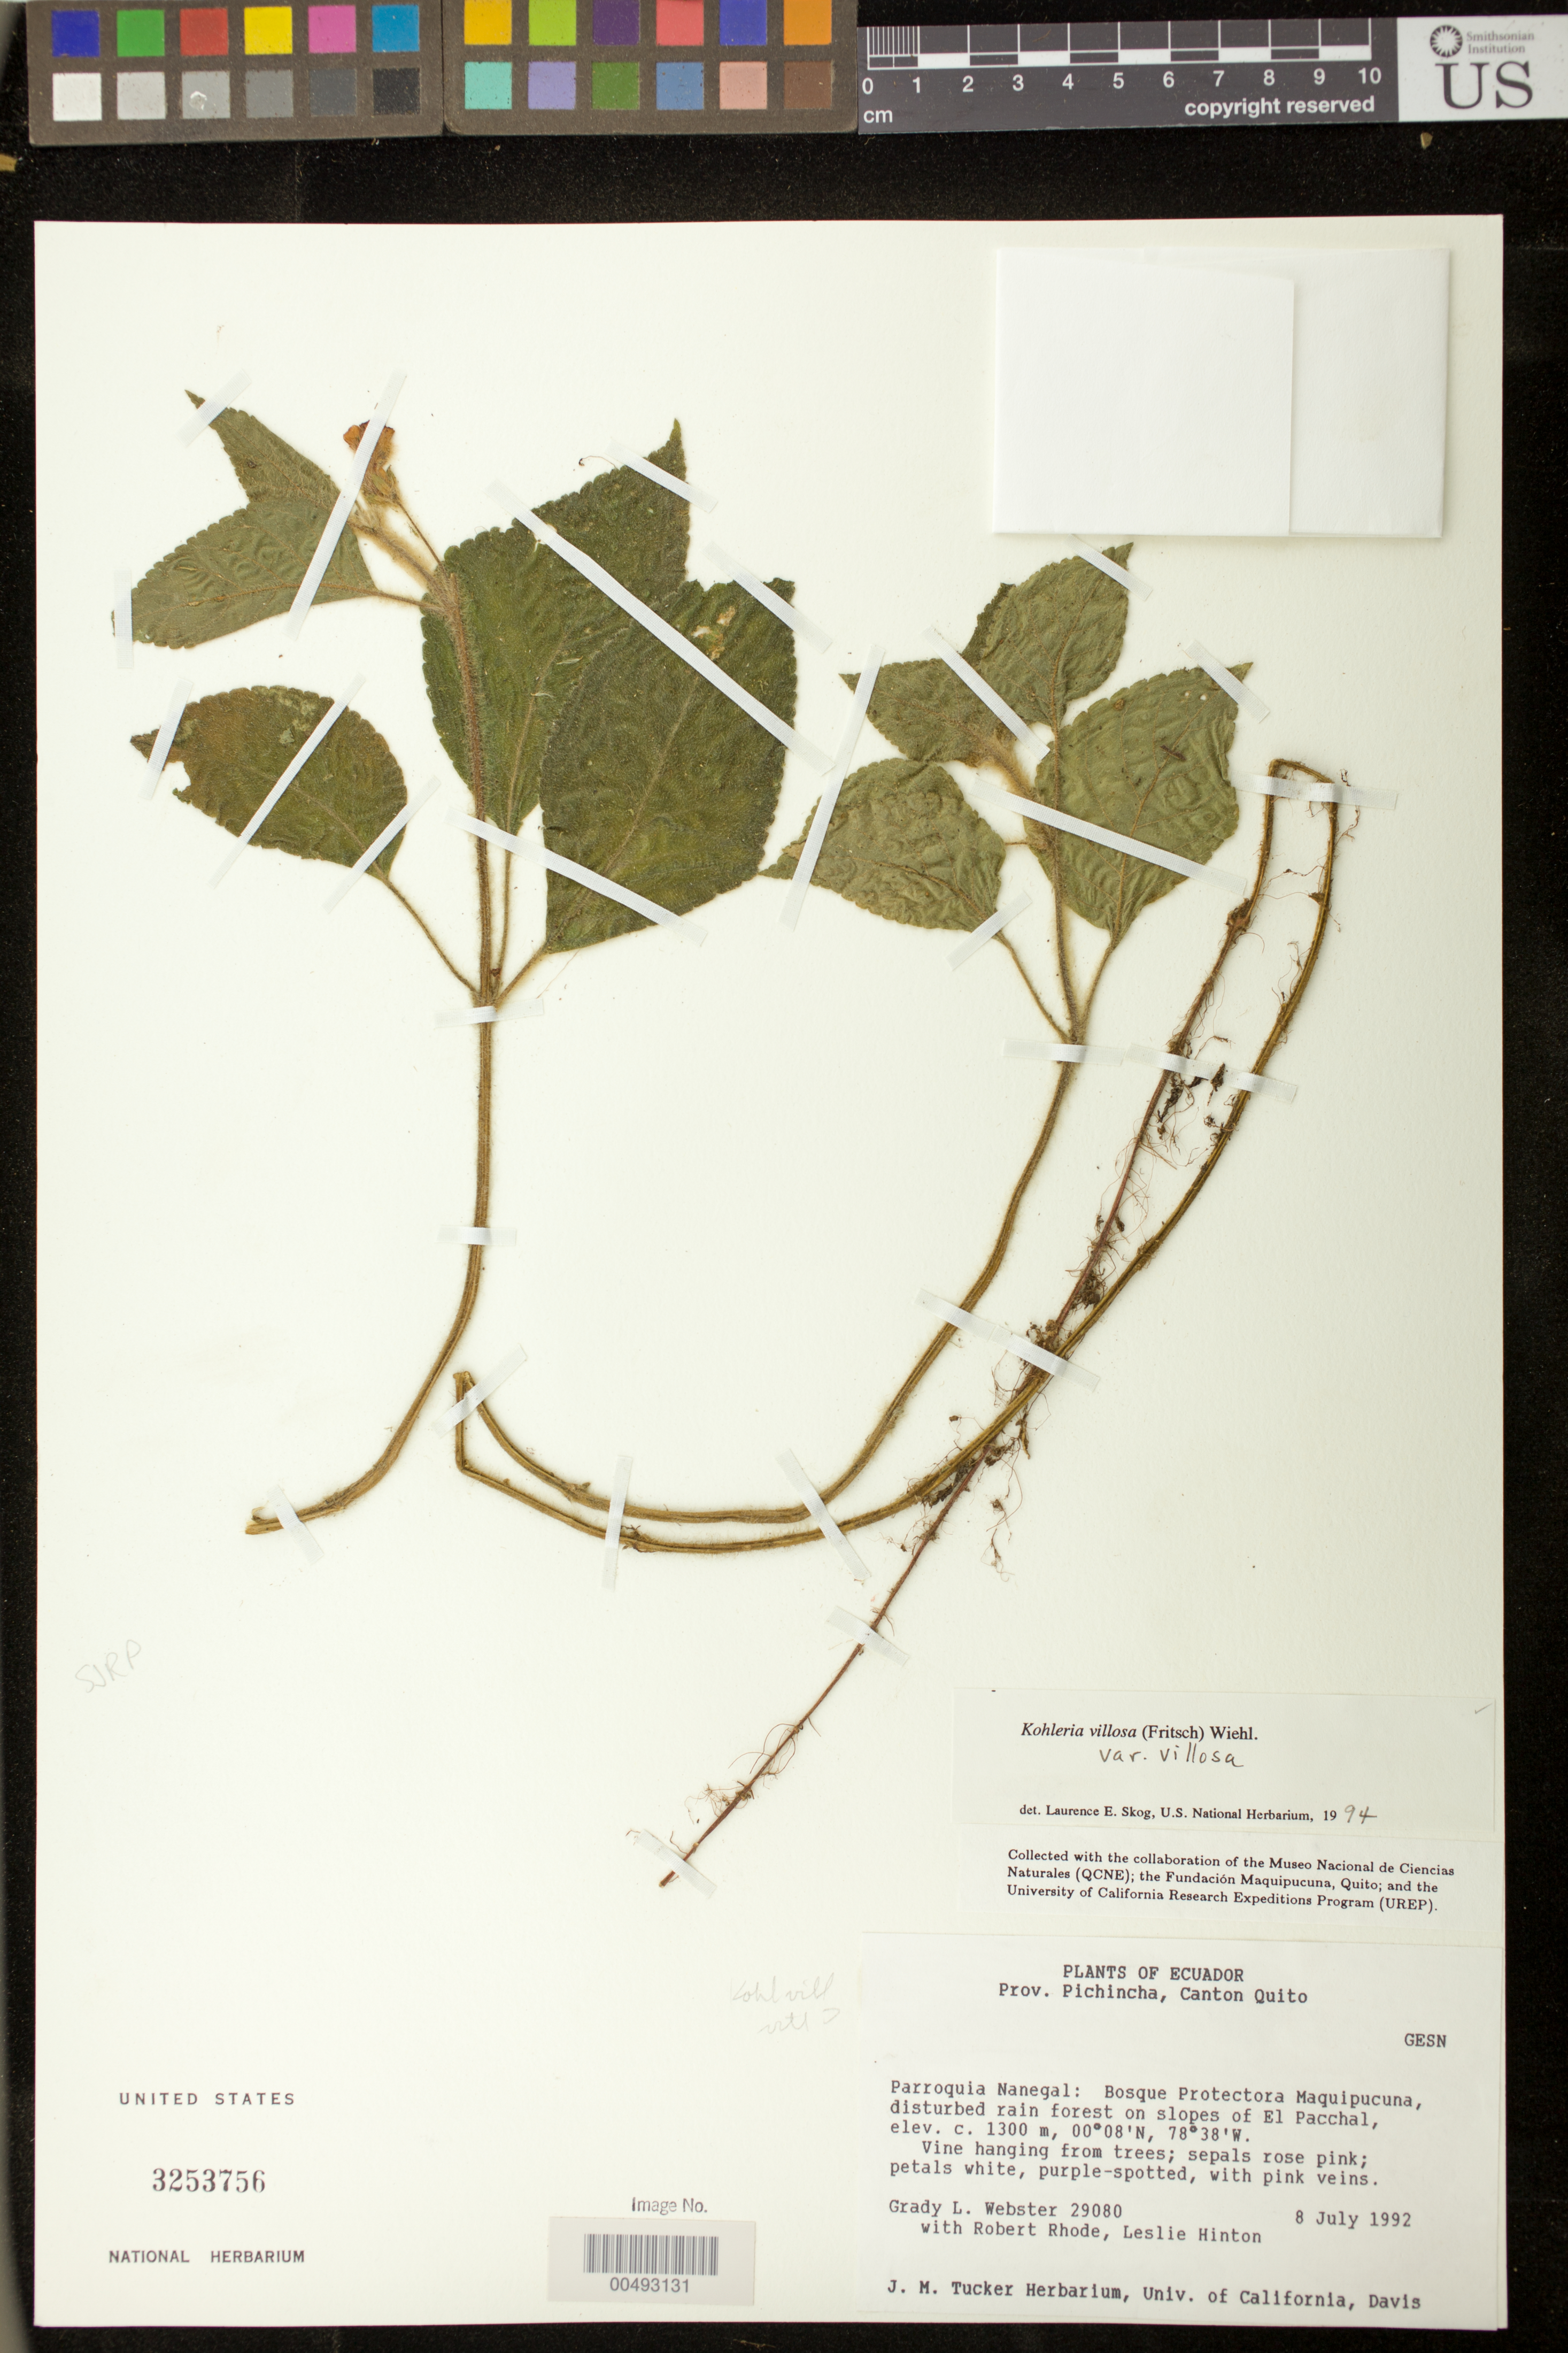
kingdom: Plantae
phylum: Tracheophyta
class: Magnoliopsida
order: Lamiales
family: Gesneriaceae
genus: Kohleria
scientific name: Kohleria villosa var. villosa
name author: (Fritsch) Wiehler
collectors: G. L. Webster, R. Rhode & L. Hinton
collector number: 29080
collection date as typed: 08 Jul 1992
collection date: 1992-07-08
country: Ecuador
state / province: Pichincha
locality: Canton Quitoel Pacchal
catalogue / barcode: US 3253756